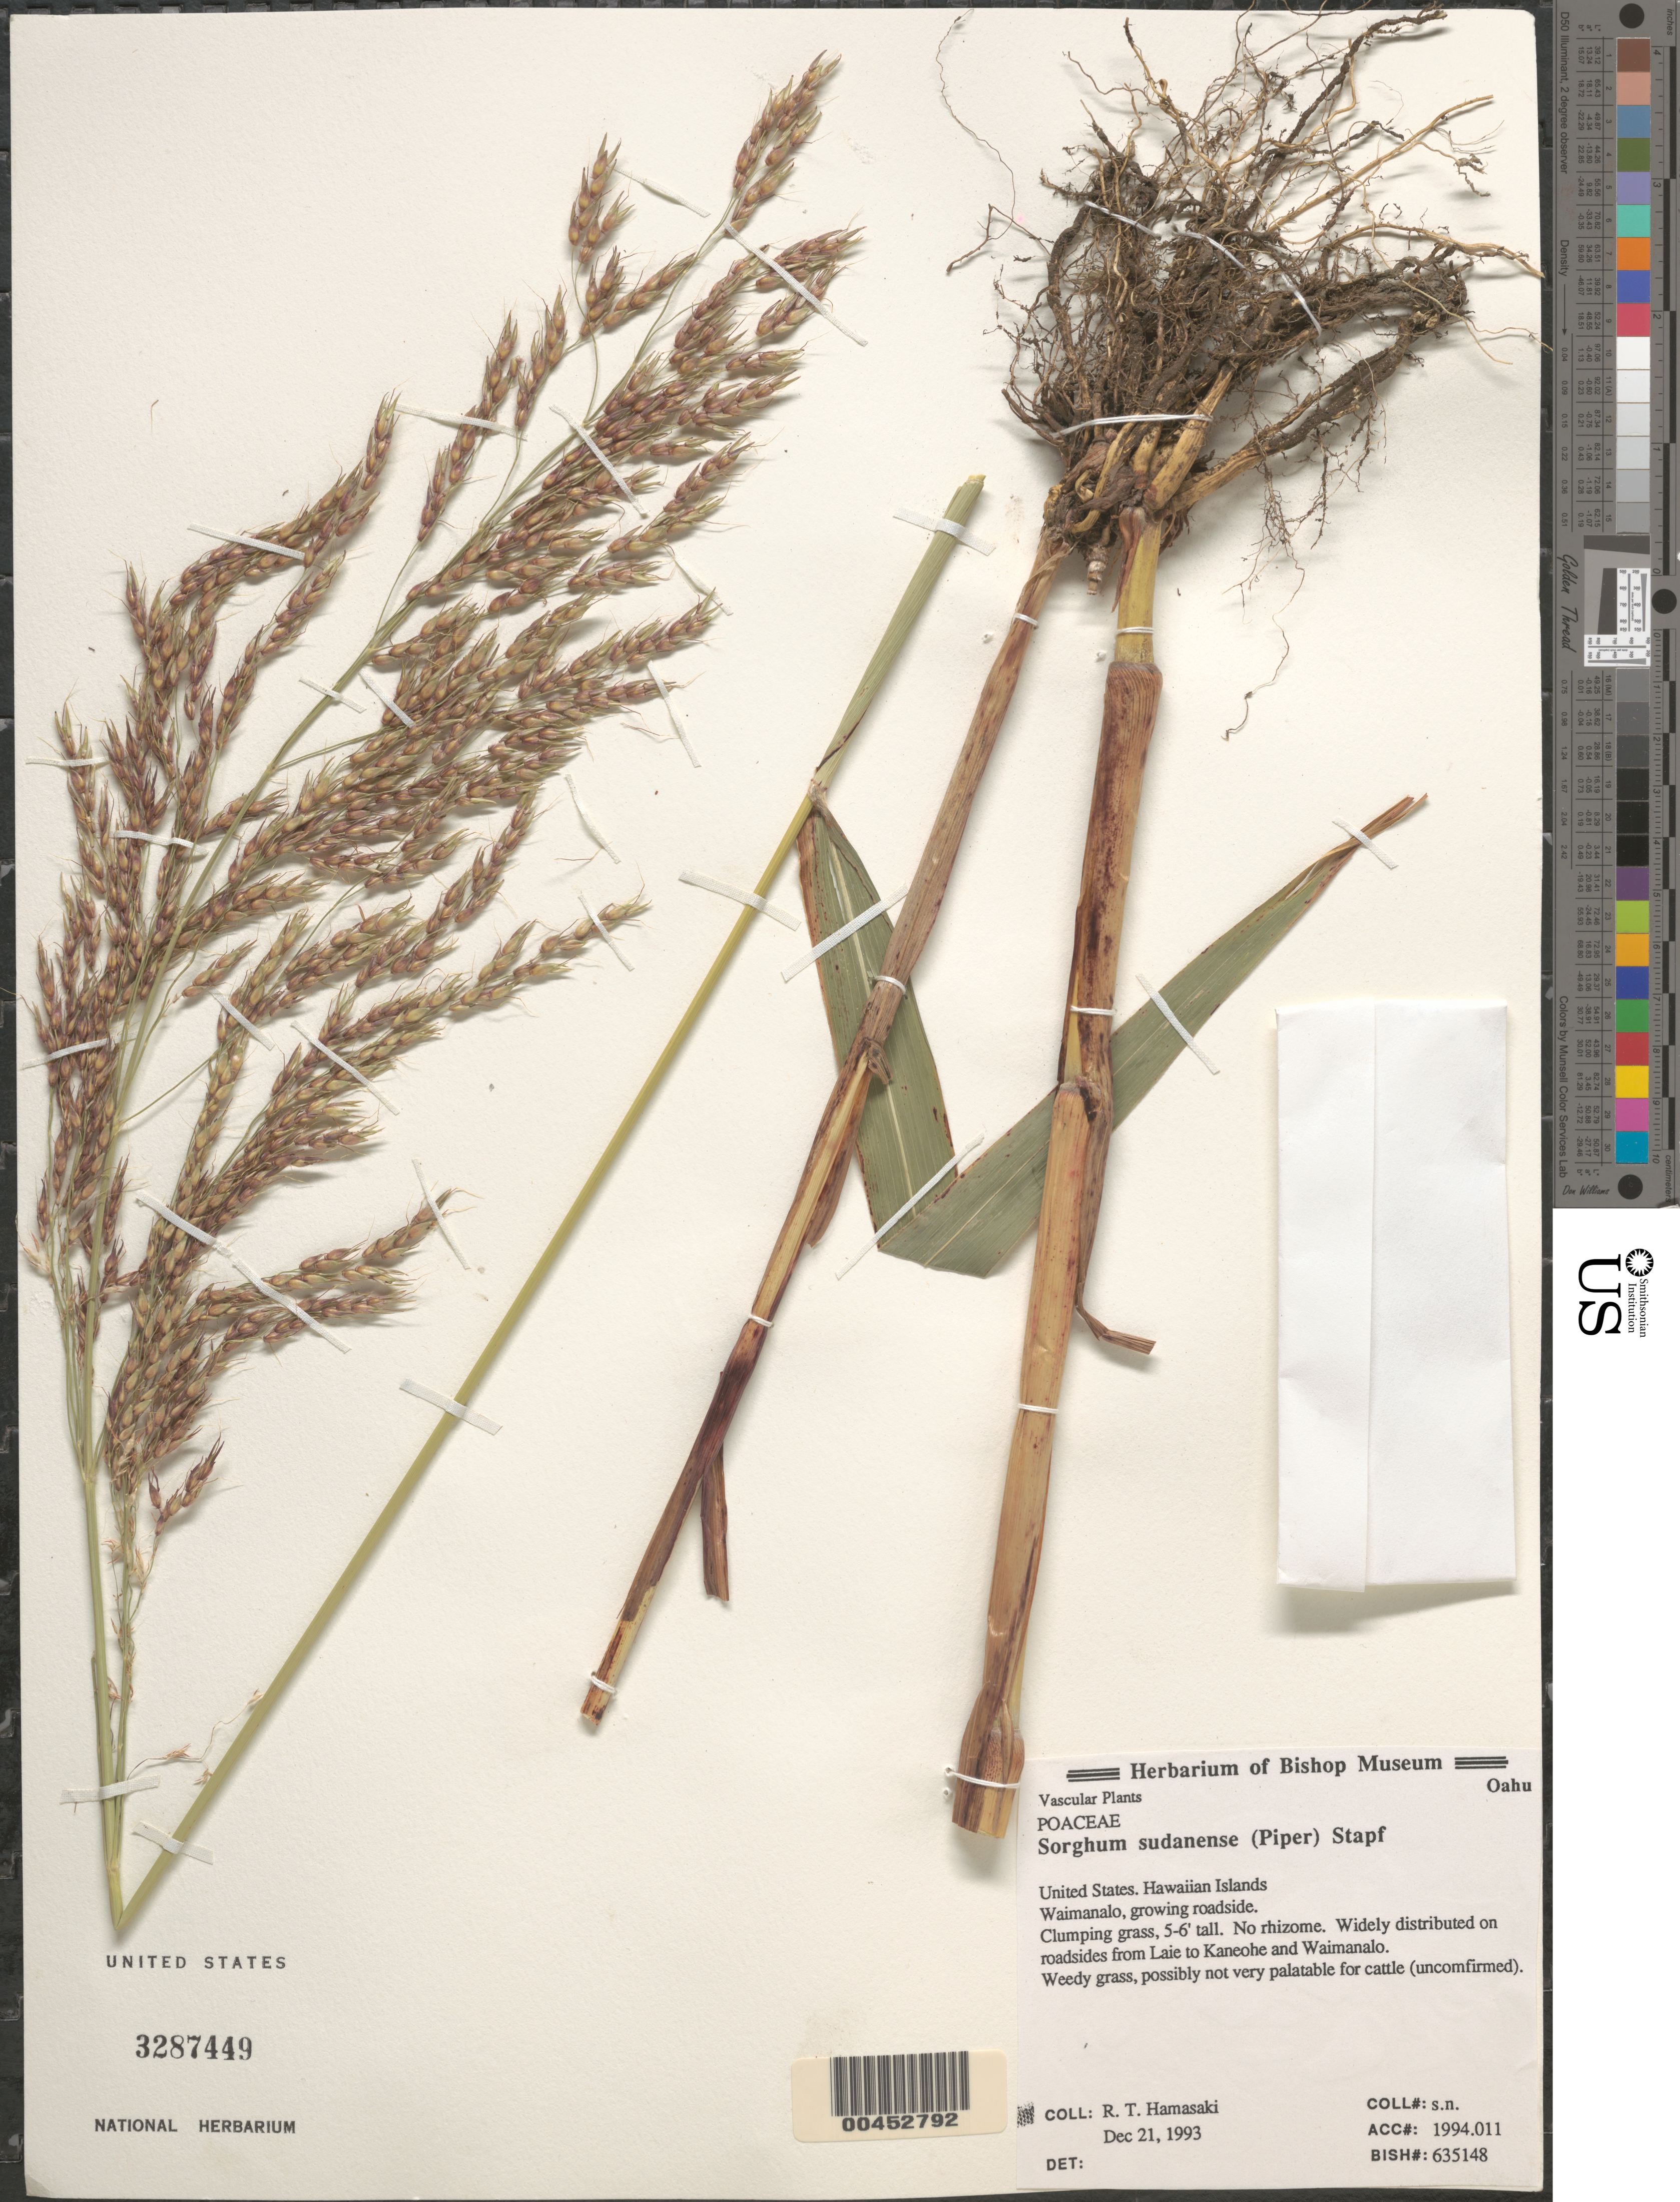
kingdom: Plantae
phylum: Tracheophyta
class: Liliopsida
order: Poales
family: Poaceae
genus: Sorghum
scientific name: Sorghum bicolor nothosubsp. drummondii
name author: (Nees ex Steud.) de Wet ex Davidse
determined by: Faccenda, K.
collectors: R. Hamasaki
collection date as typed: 21 Dec 1993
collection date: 1993-12-21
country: United States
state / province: Hawaii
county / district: Honolulu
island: Oahu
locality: Waimanalo, on roadsides from Laie to Kaneohe & Waimanalo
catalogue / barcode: US 3287449